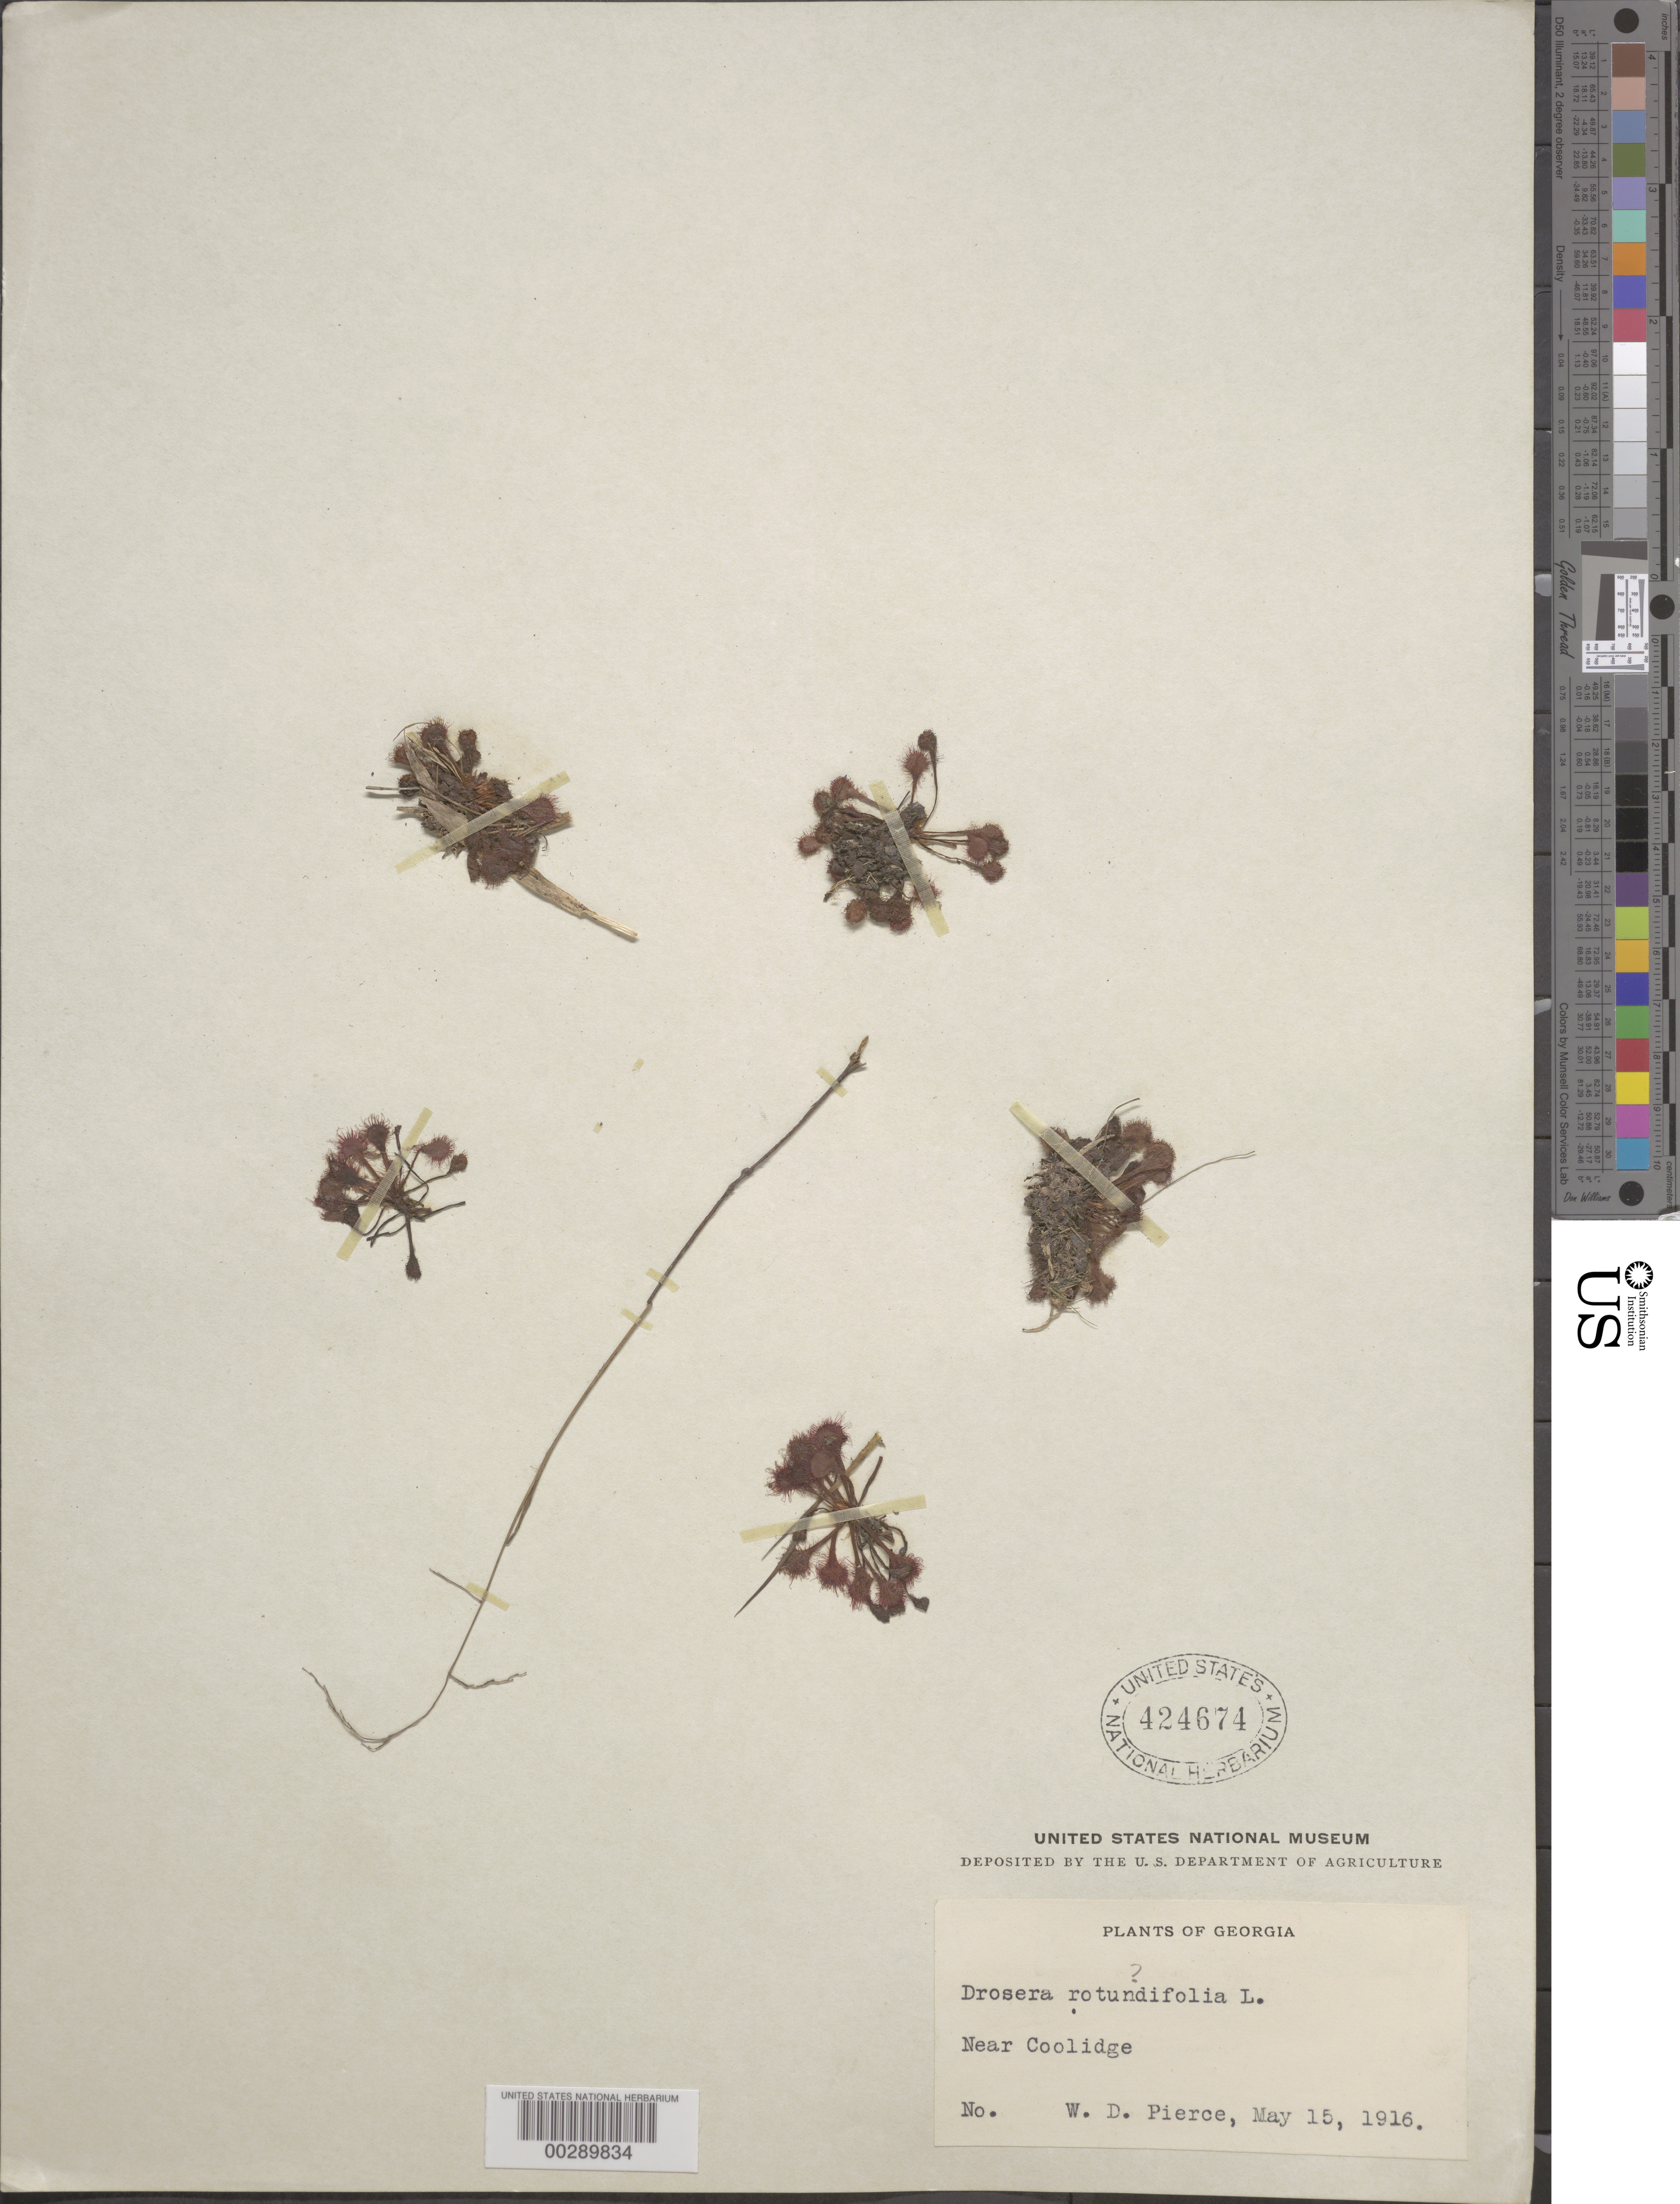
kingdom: Plantae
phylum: Tracheophyta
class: Magnoliopsida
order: Caryophyllales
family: Droseraceae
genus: Drosera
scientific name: Drosera rotundifolia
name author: L.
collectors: W. Pierce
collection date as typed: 15 May 1916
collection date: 1916-05-15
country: United States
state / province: Georgia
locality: Near coolidge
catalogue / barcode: US 424674